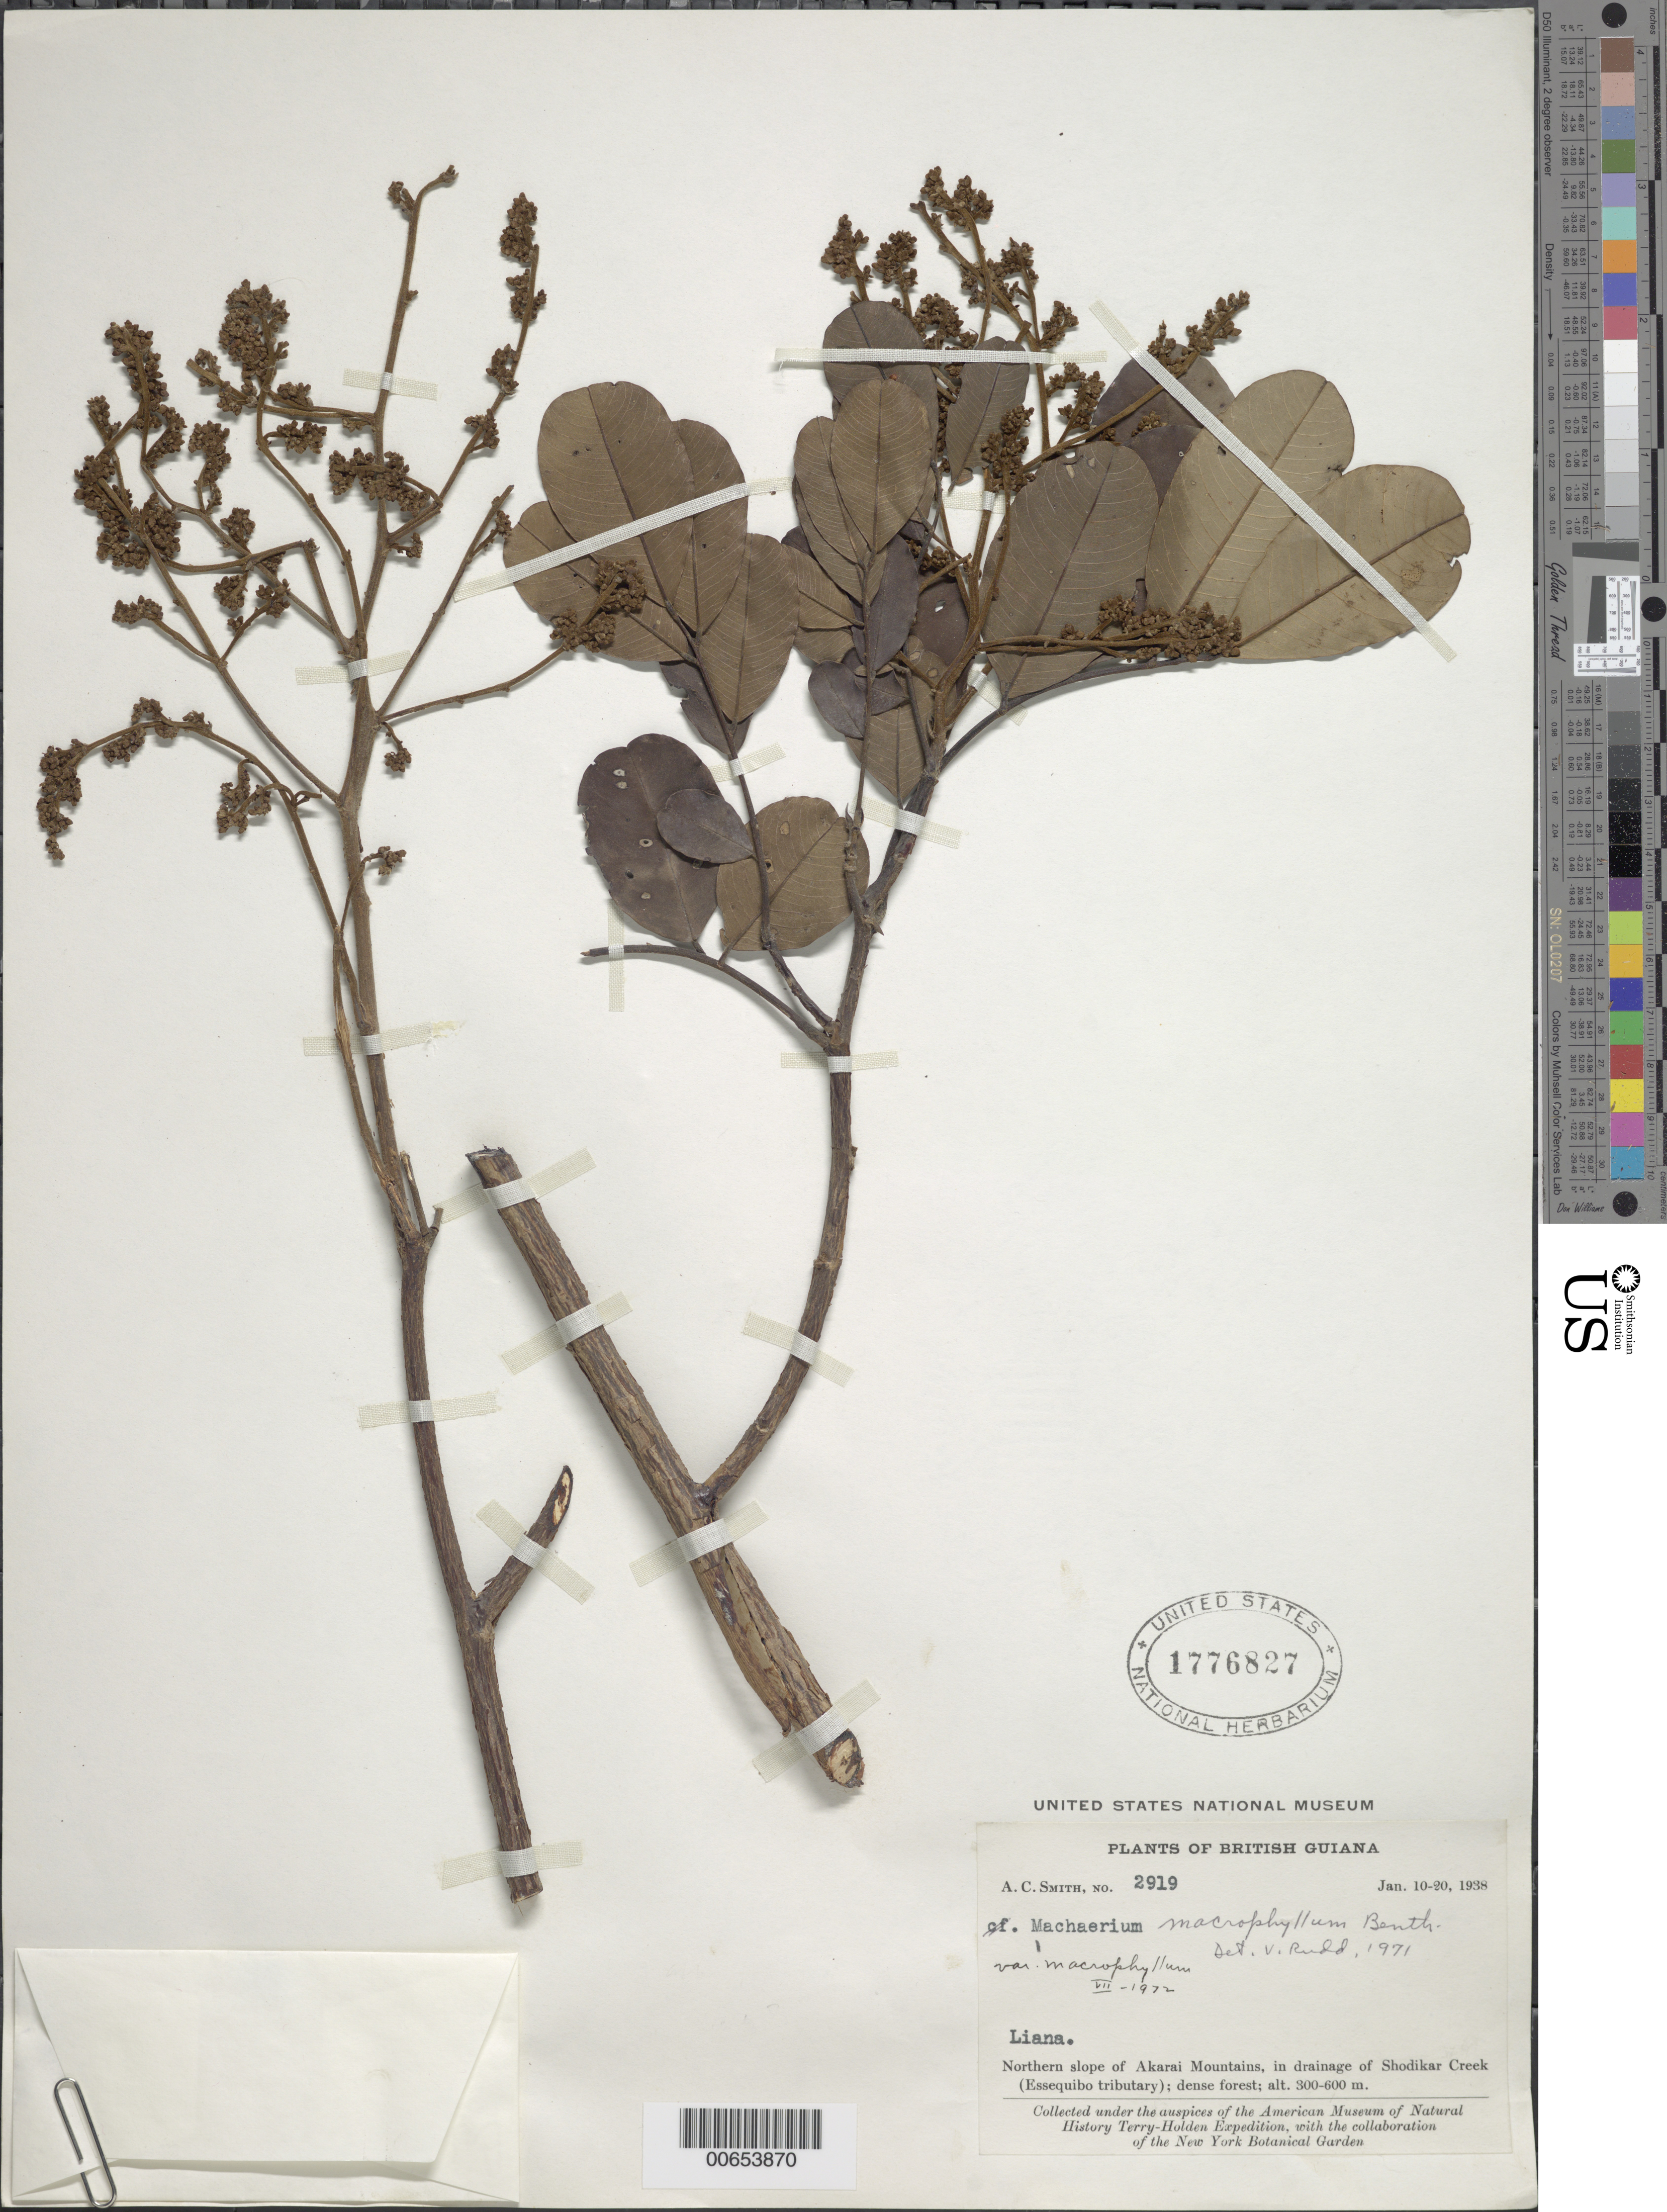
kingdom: Plantae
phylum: Tracheophyta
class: Magnoliopsida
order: Fabales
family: Fabaceae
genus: Machaerium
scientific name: Machaerium macrophyllum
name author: Benth.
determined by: Rudd, V. E.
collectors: A. C. Smith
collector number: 2919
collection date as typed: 10-Jan-38 to 20-Jan-38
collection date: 1938-01-10/1938-01-20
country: Guyana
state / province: U. Takutu-U. Essequibo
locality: Akarai Mts., N slope; in drainage of Shodikar Creek (Essequibo tributary)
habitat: Dense forest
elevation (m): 300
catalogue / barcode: US 1776827